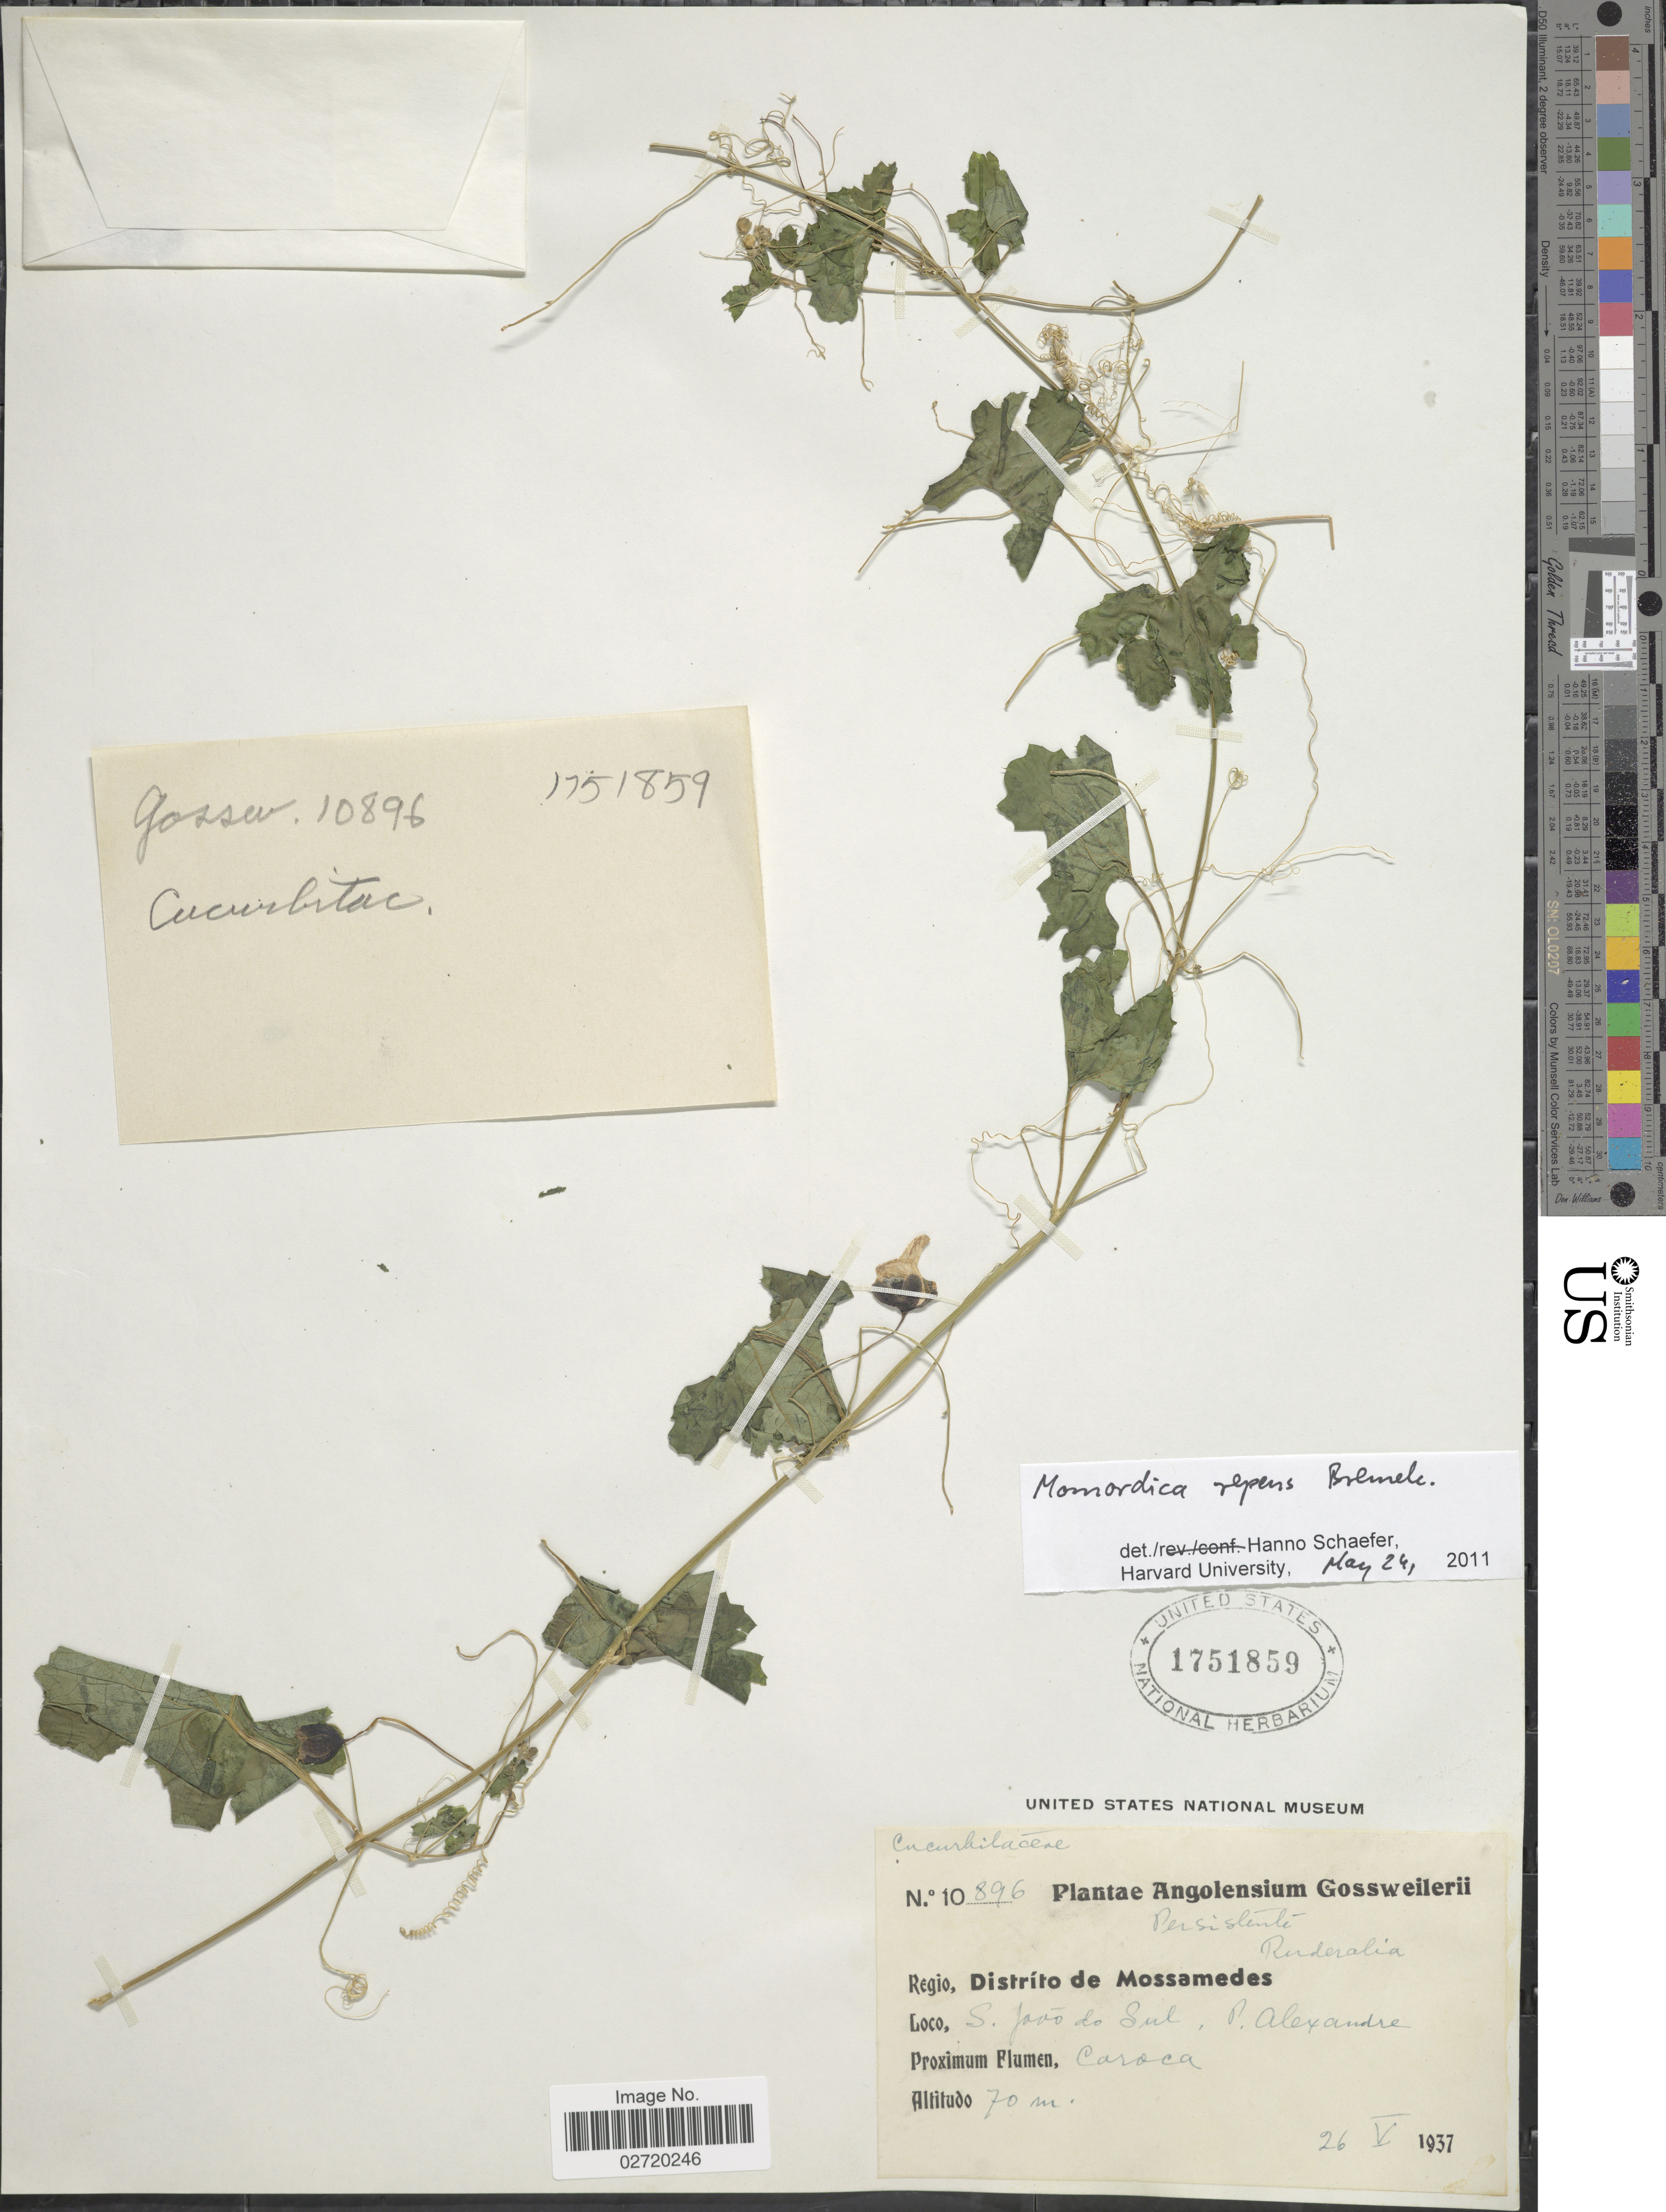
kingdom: Plantae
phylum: Tracheophyta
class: Magnoliopsida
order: Cucurbitales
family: Cucurbitaceae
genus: Momordica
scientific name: Momordica repens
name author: Bremek.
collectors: -. Gossweiler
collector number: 10896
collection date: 1937-05-26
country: Angola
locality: Regio, Distrito de Mossamedes, S. Joao do Sul, P. Alexandre, Proximum Flumen Caroca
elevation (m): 70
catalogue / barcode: US 1751859